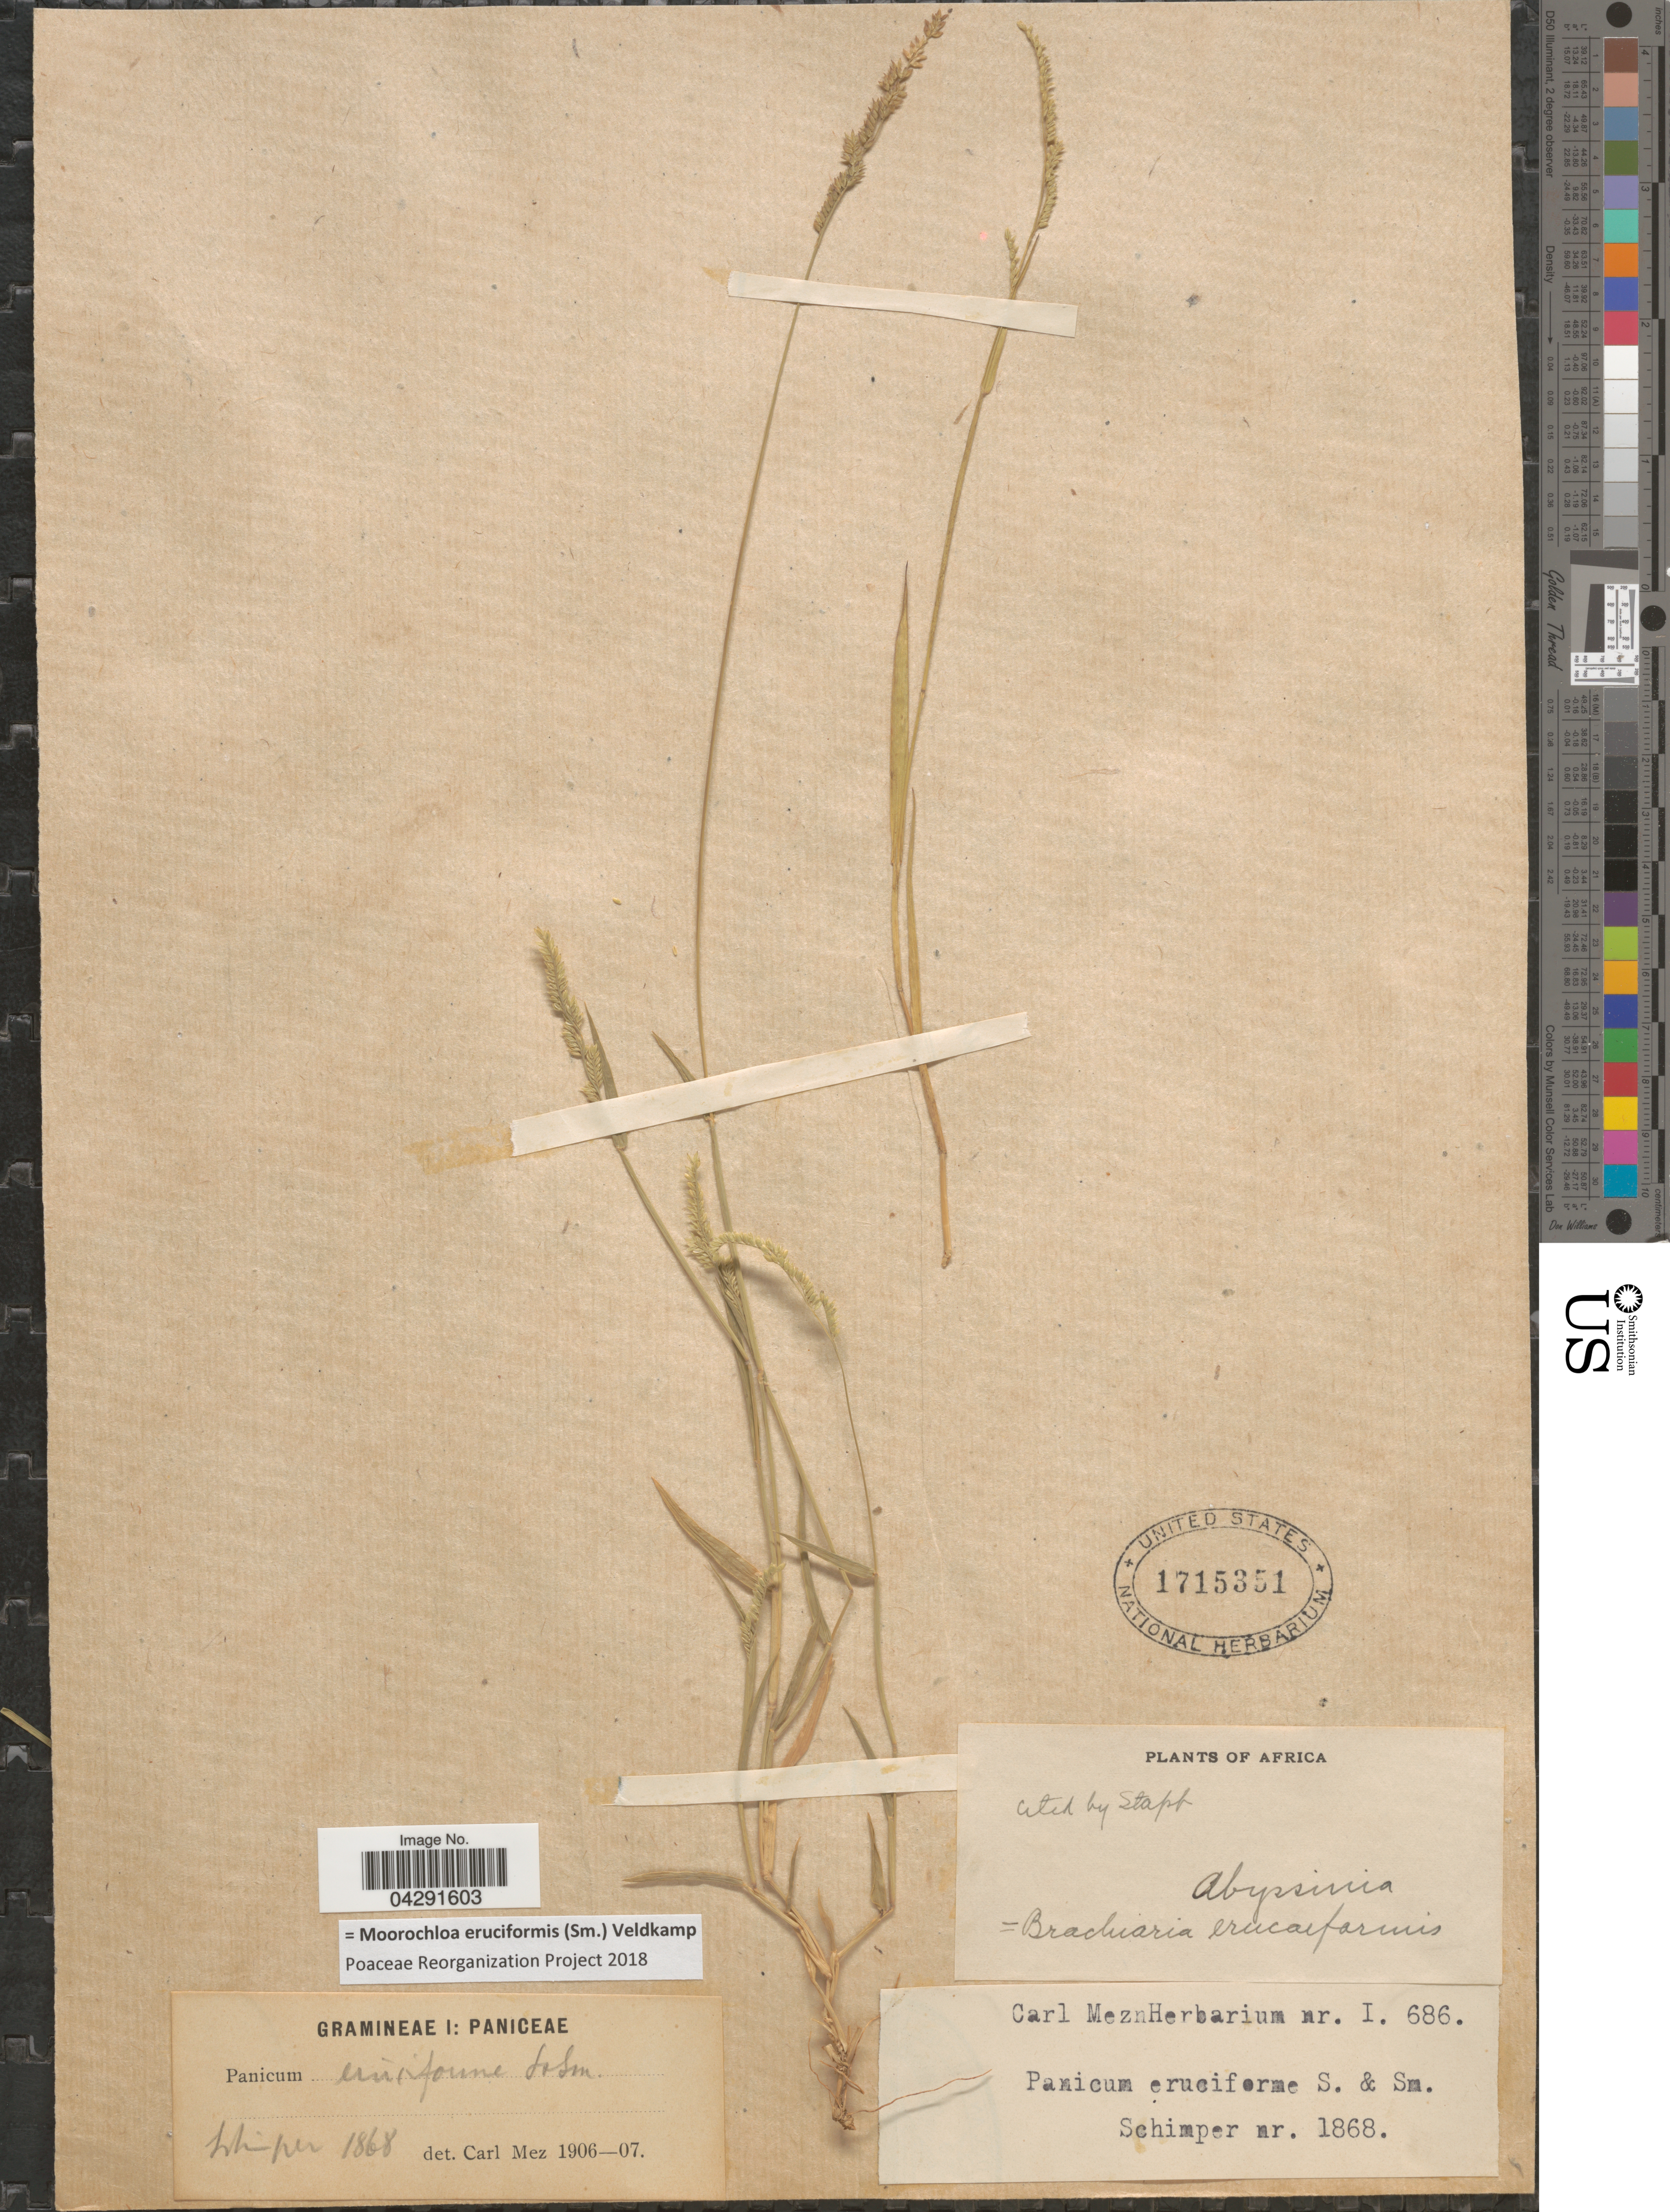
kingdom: Plantae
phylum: Tracheophyta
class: Liliopsida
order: Poales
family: Poaceae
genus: Moorochloa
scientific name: Moorochloa eruciformis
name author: (Sm.) Veldkamp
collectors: -. Schimper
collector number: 1868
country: Ethiopia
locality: Abyssinia.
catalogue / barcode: US 1715351